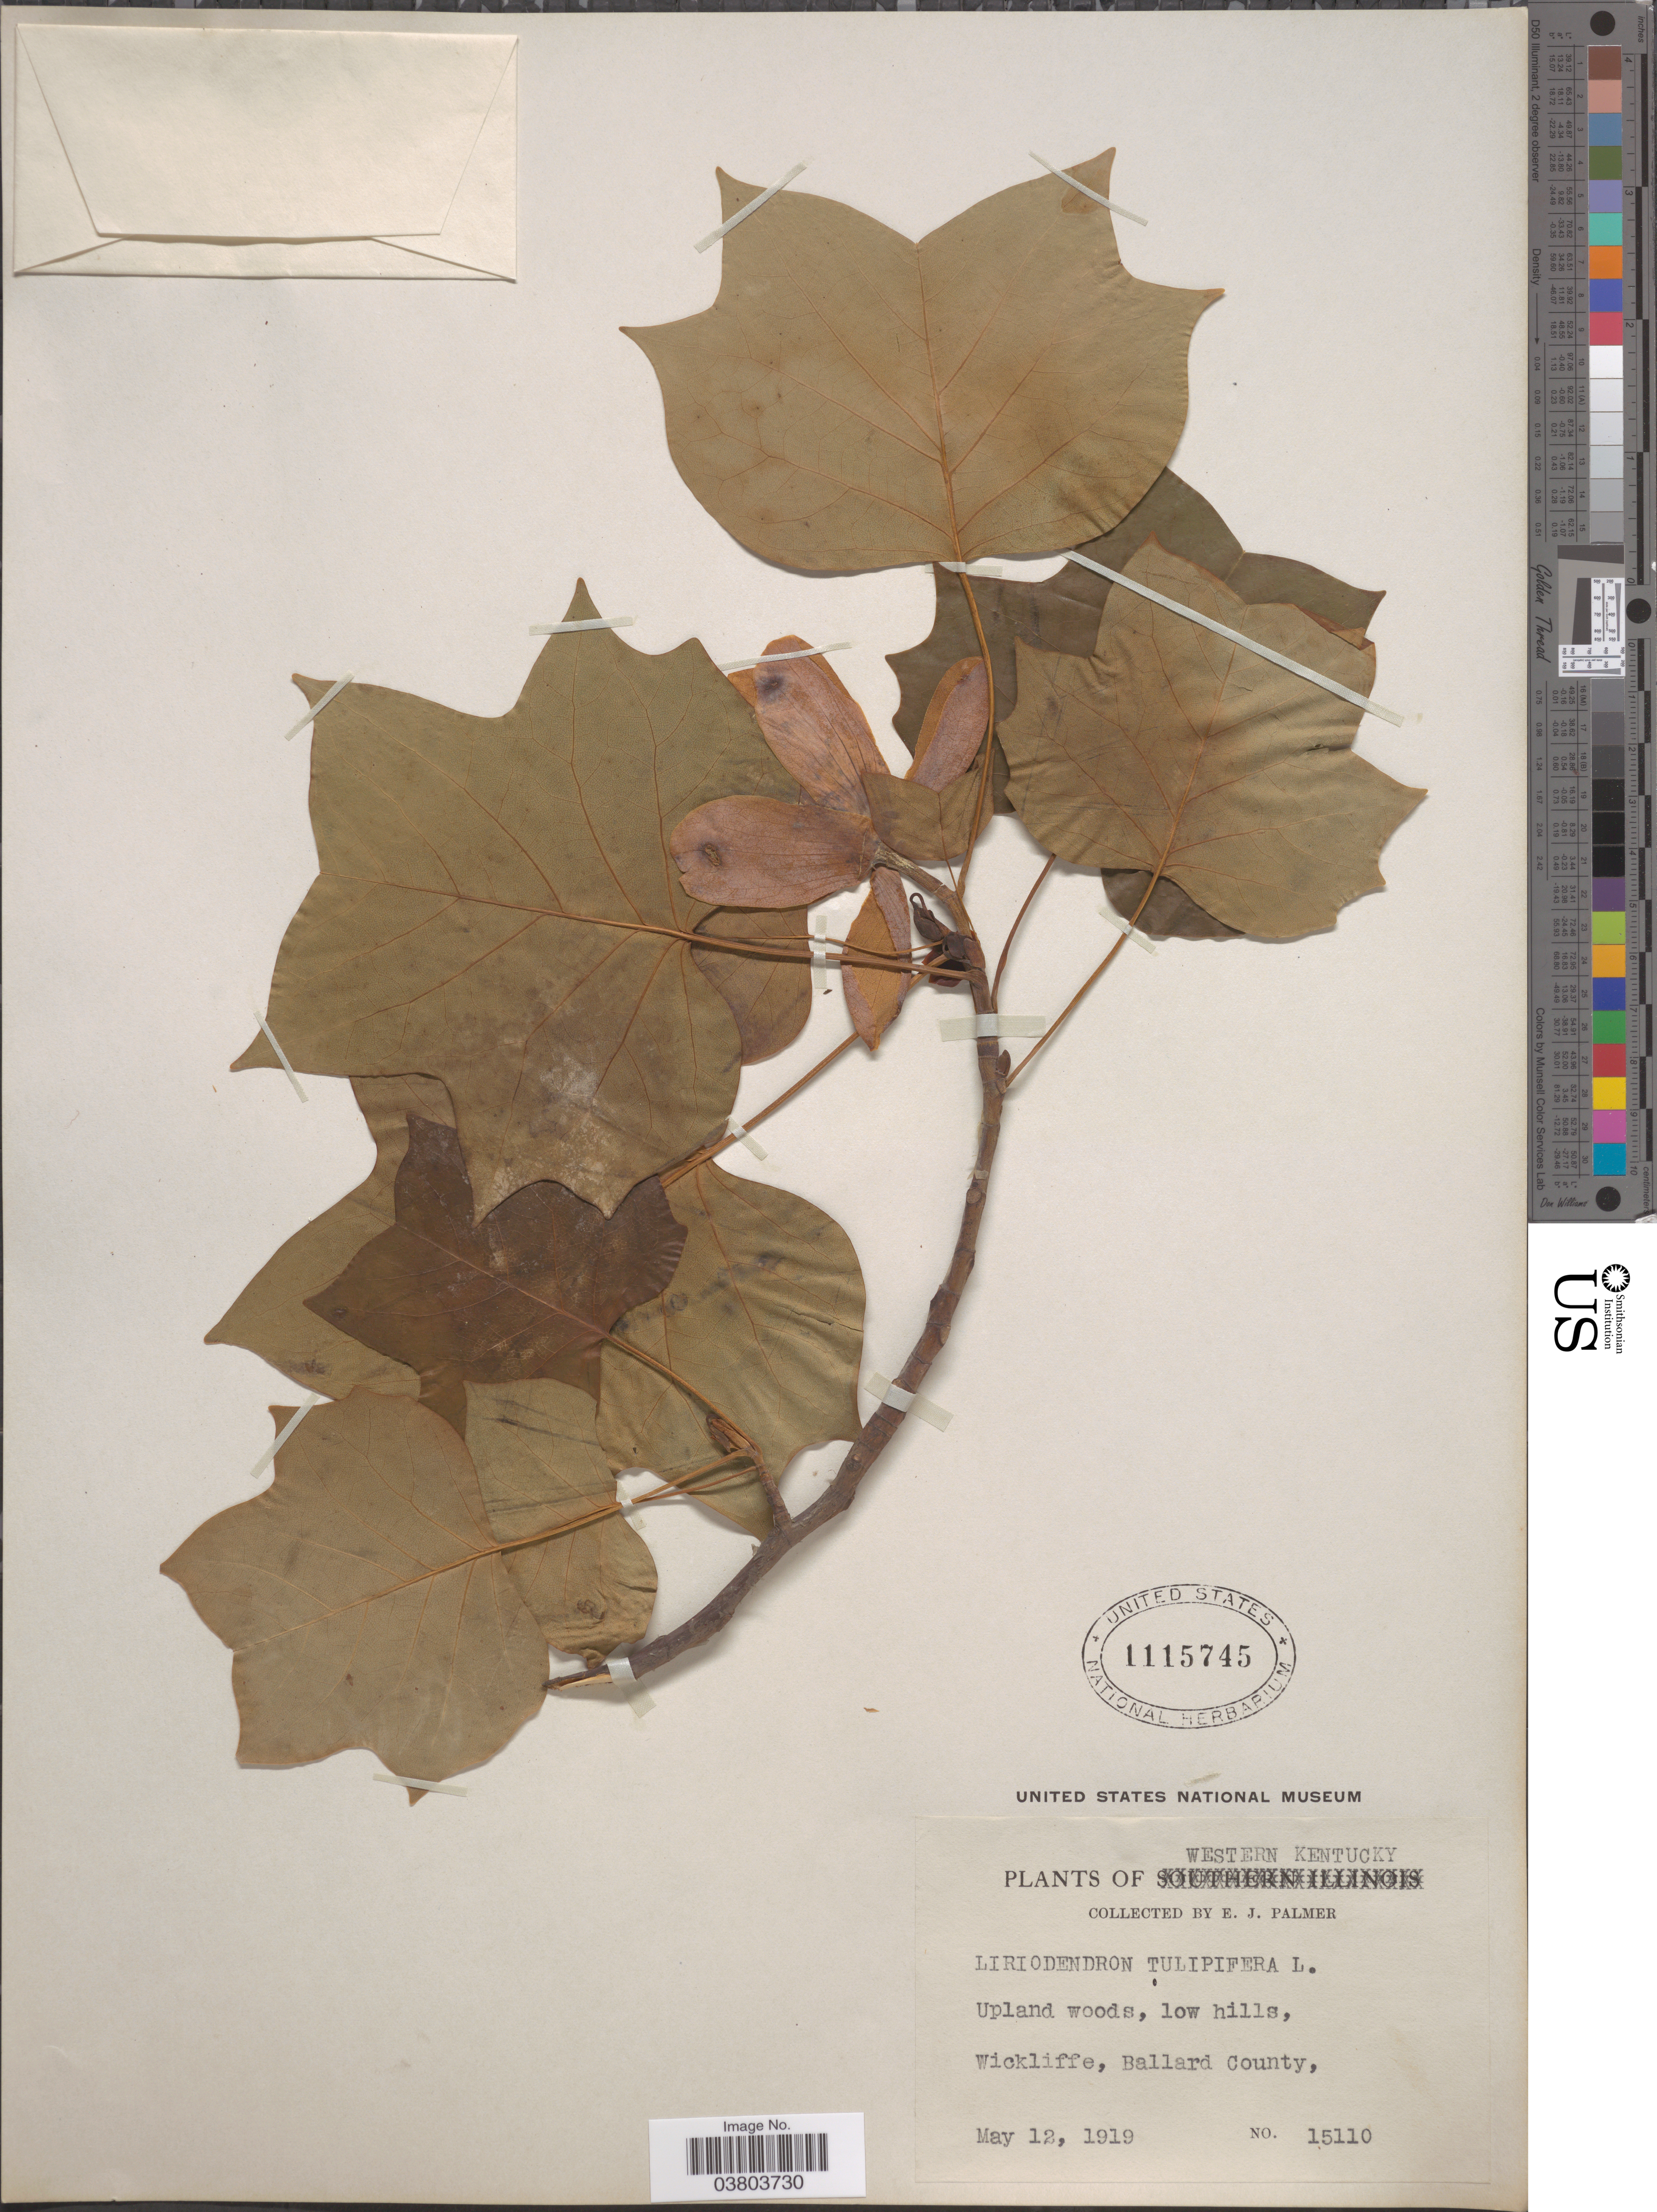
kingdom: Plantae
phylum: Tracheophyta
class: Magnoliopsida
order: Magnoliales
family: Magnoliaceae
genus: Liriodendron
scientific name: Liriodendron tulipifera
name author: L.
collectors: E. J. Palmer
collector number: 15110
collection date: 1919-05-12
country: United States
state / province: Kentucky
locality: Western Kentucky. Low hills. Wickliffe, Ballard County.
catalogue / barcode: US 1115745